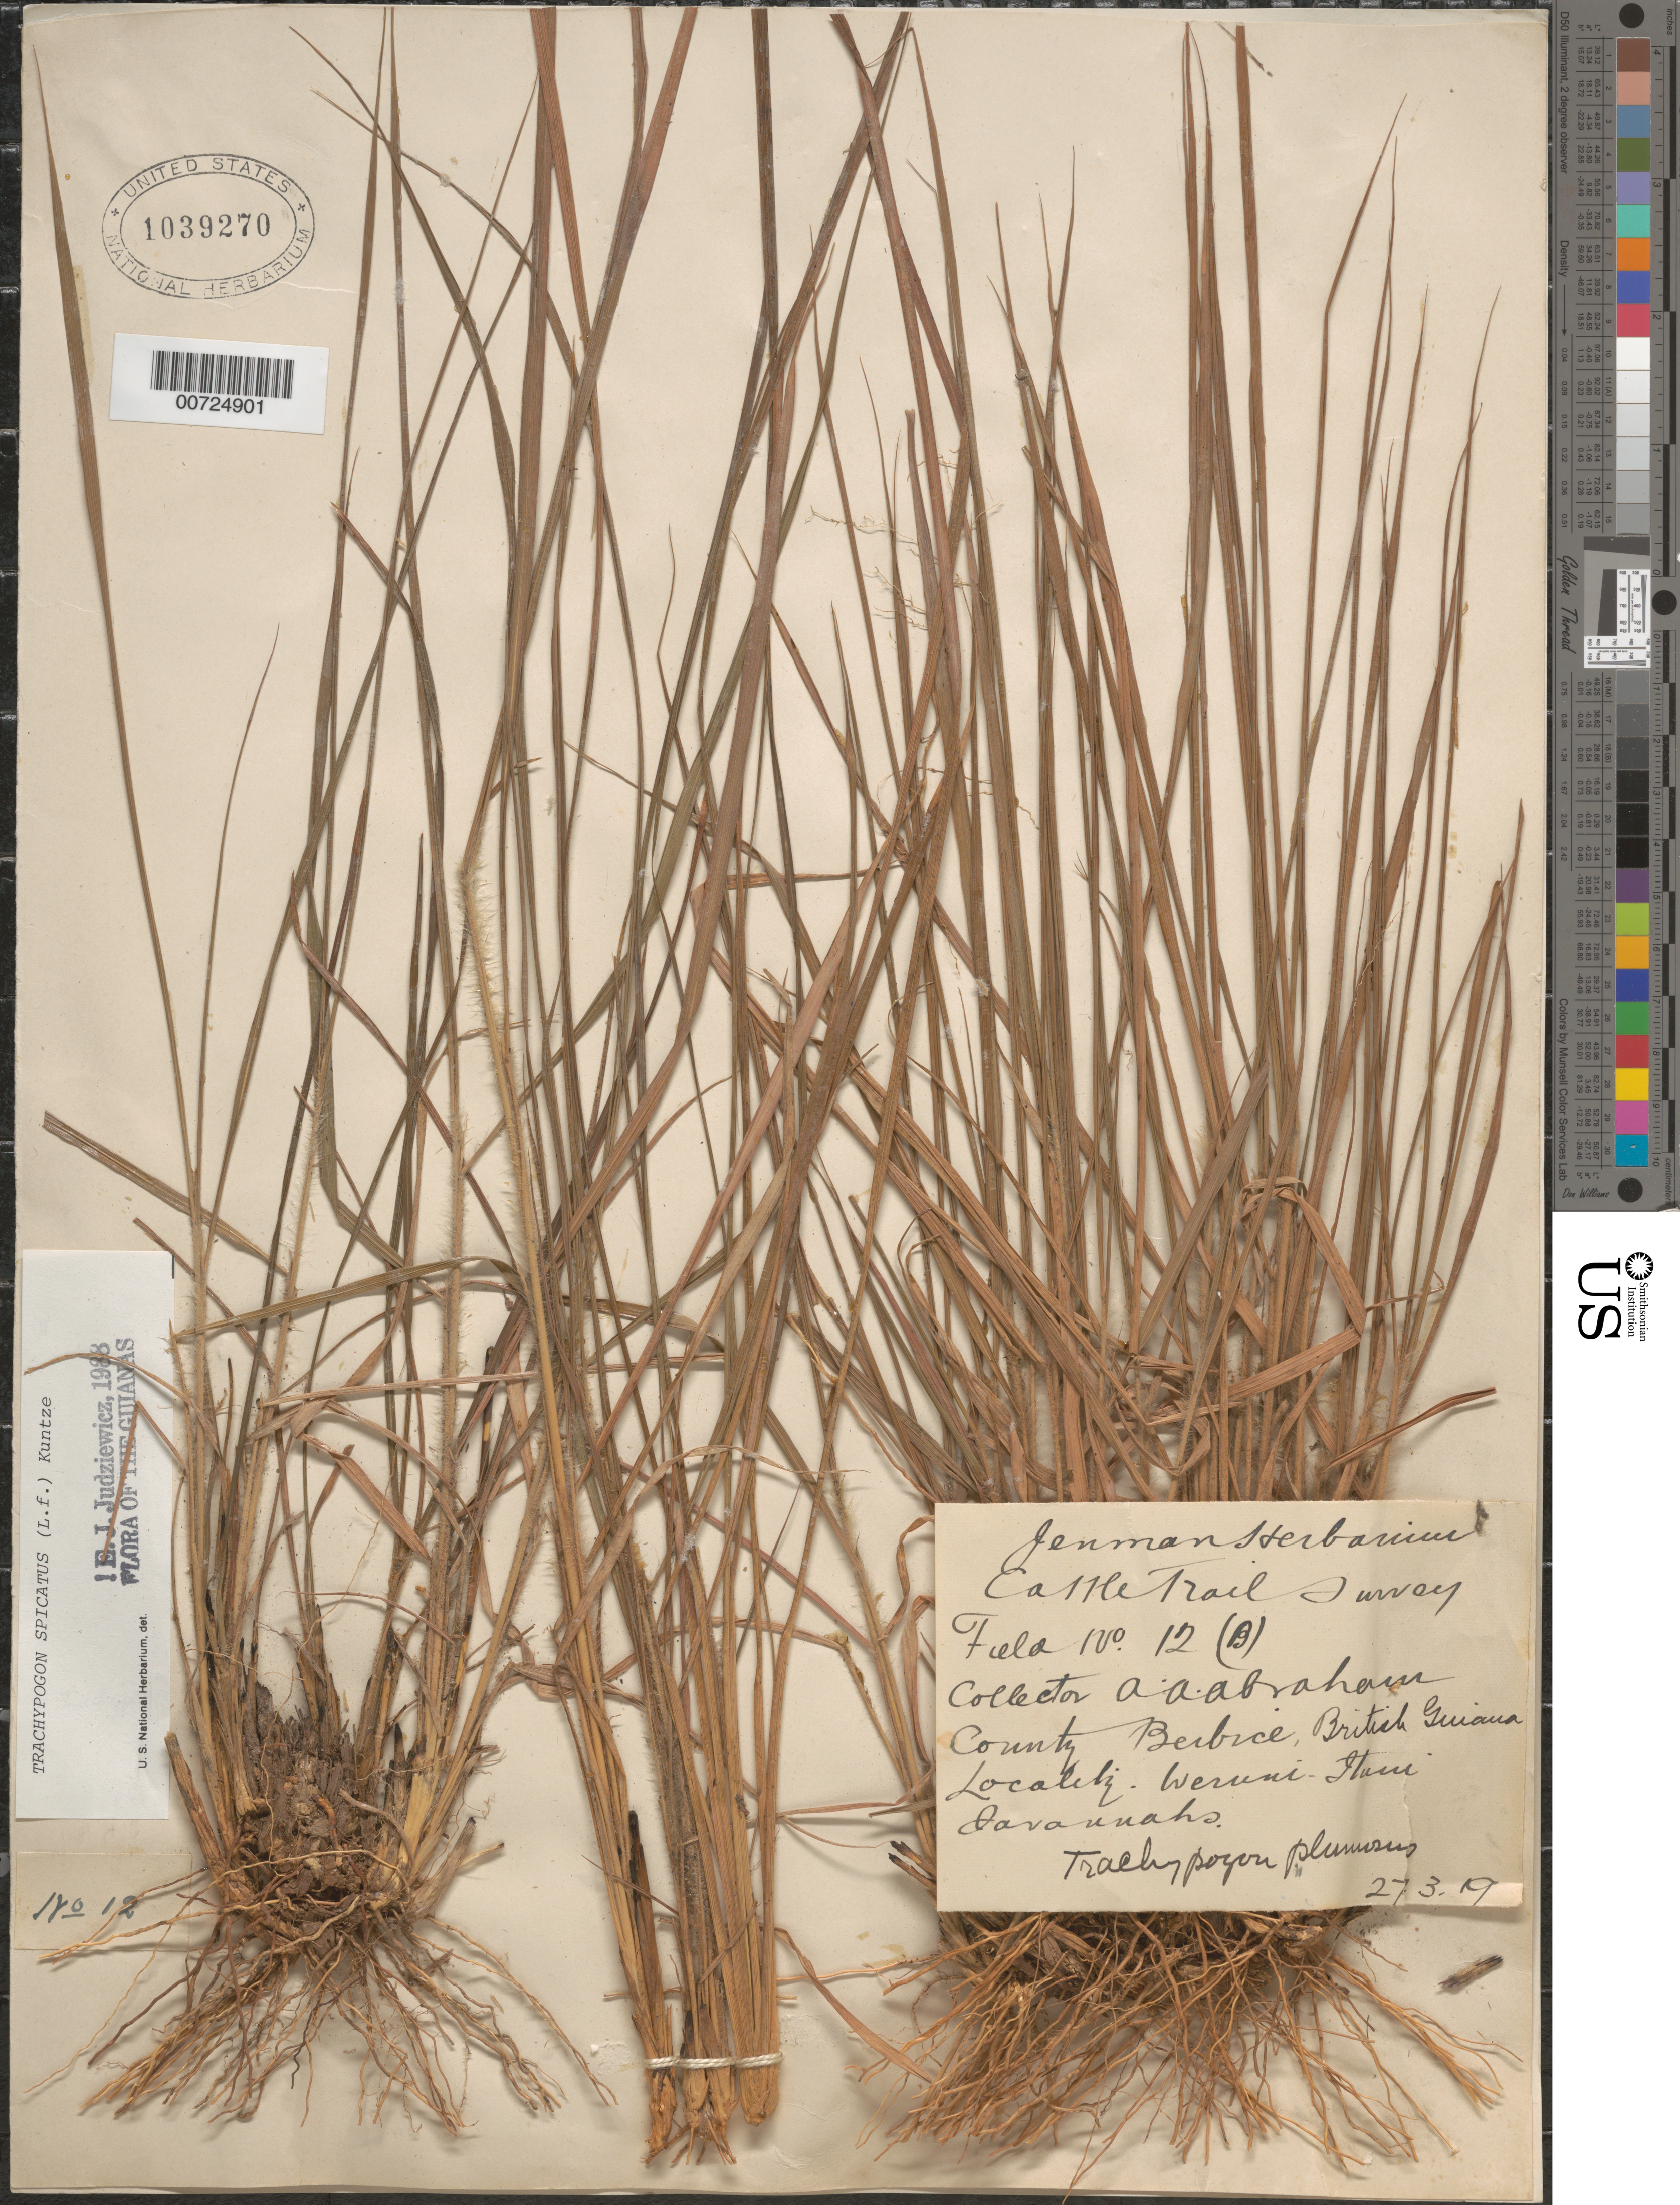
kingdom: Plantae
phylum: Tracheophyta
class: Liliopsida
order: Poales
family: Poaceae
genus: Trachypogon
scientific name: Trachypogon spicatus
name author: (L. f.) Kuntze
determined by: Judziewicz, E. J.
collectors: A. A. Abraham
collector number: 12 B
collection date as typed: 27-Mar-19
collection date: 1919-03-27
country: Guyana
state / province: U. Demerara-Berbice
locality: Berbice; Cattle trail, Waruni-Ituni Savannas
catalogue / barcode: US 1039270